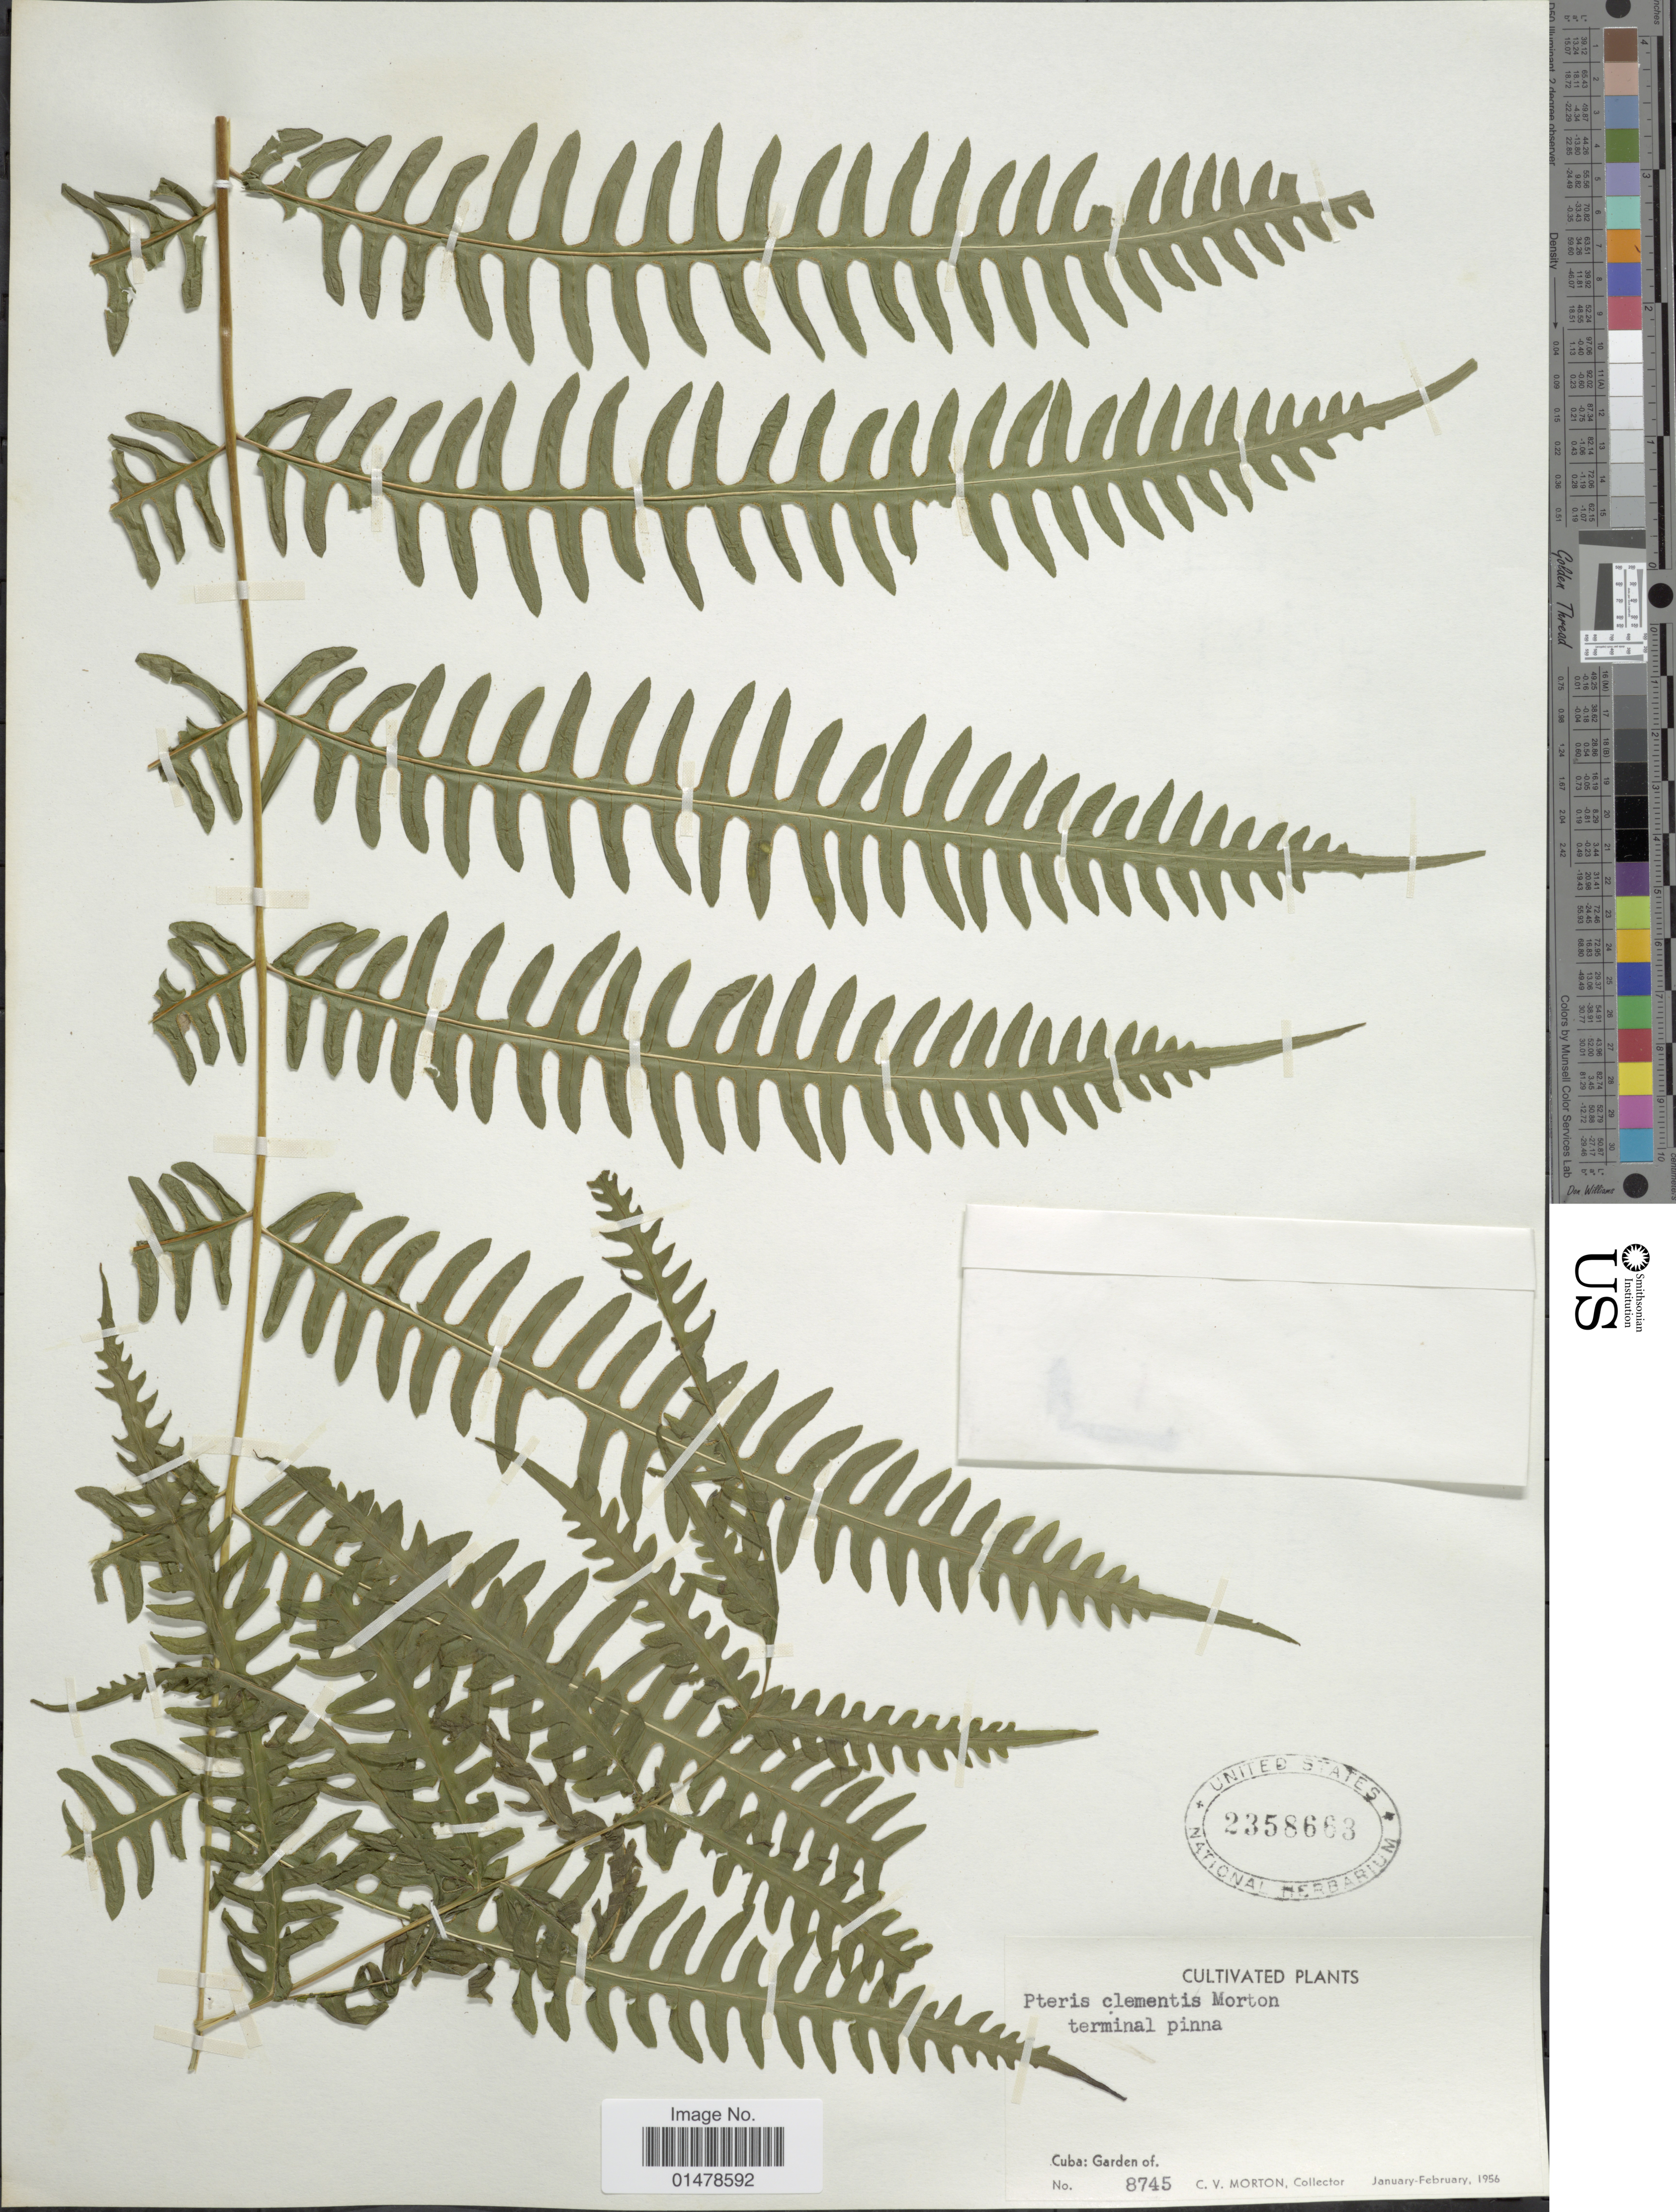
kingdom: Plantae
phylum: Tracheophyta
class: Polypodiopsida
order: Polypodiales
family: Pteridaceae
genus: Pteris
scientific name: Pteris clementis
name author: Morton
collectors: C. V. Morton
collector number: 8745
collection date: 1956-01/1956-02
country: Cuba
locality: Cuba: Garden of.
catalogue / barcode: US 2358663